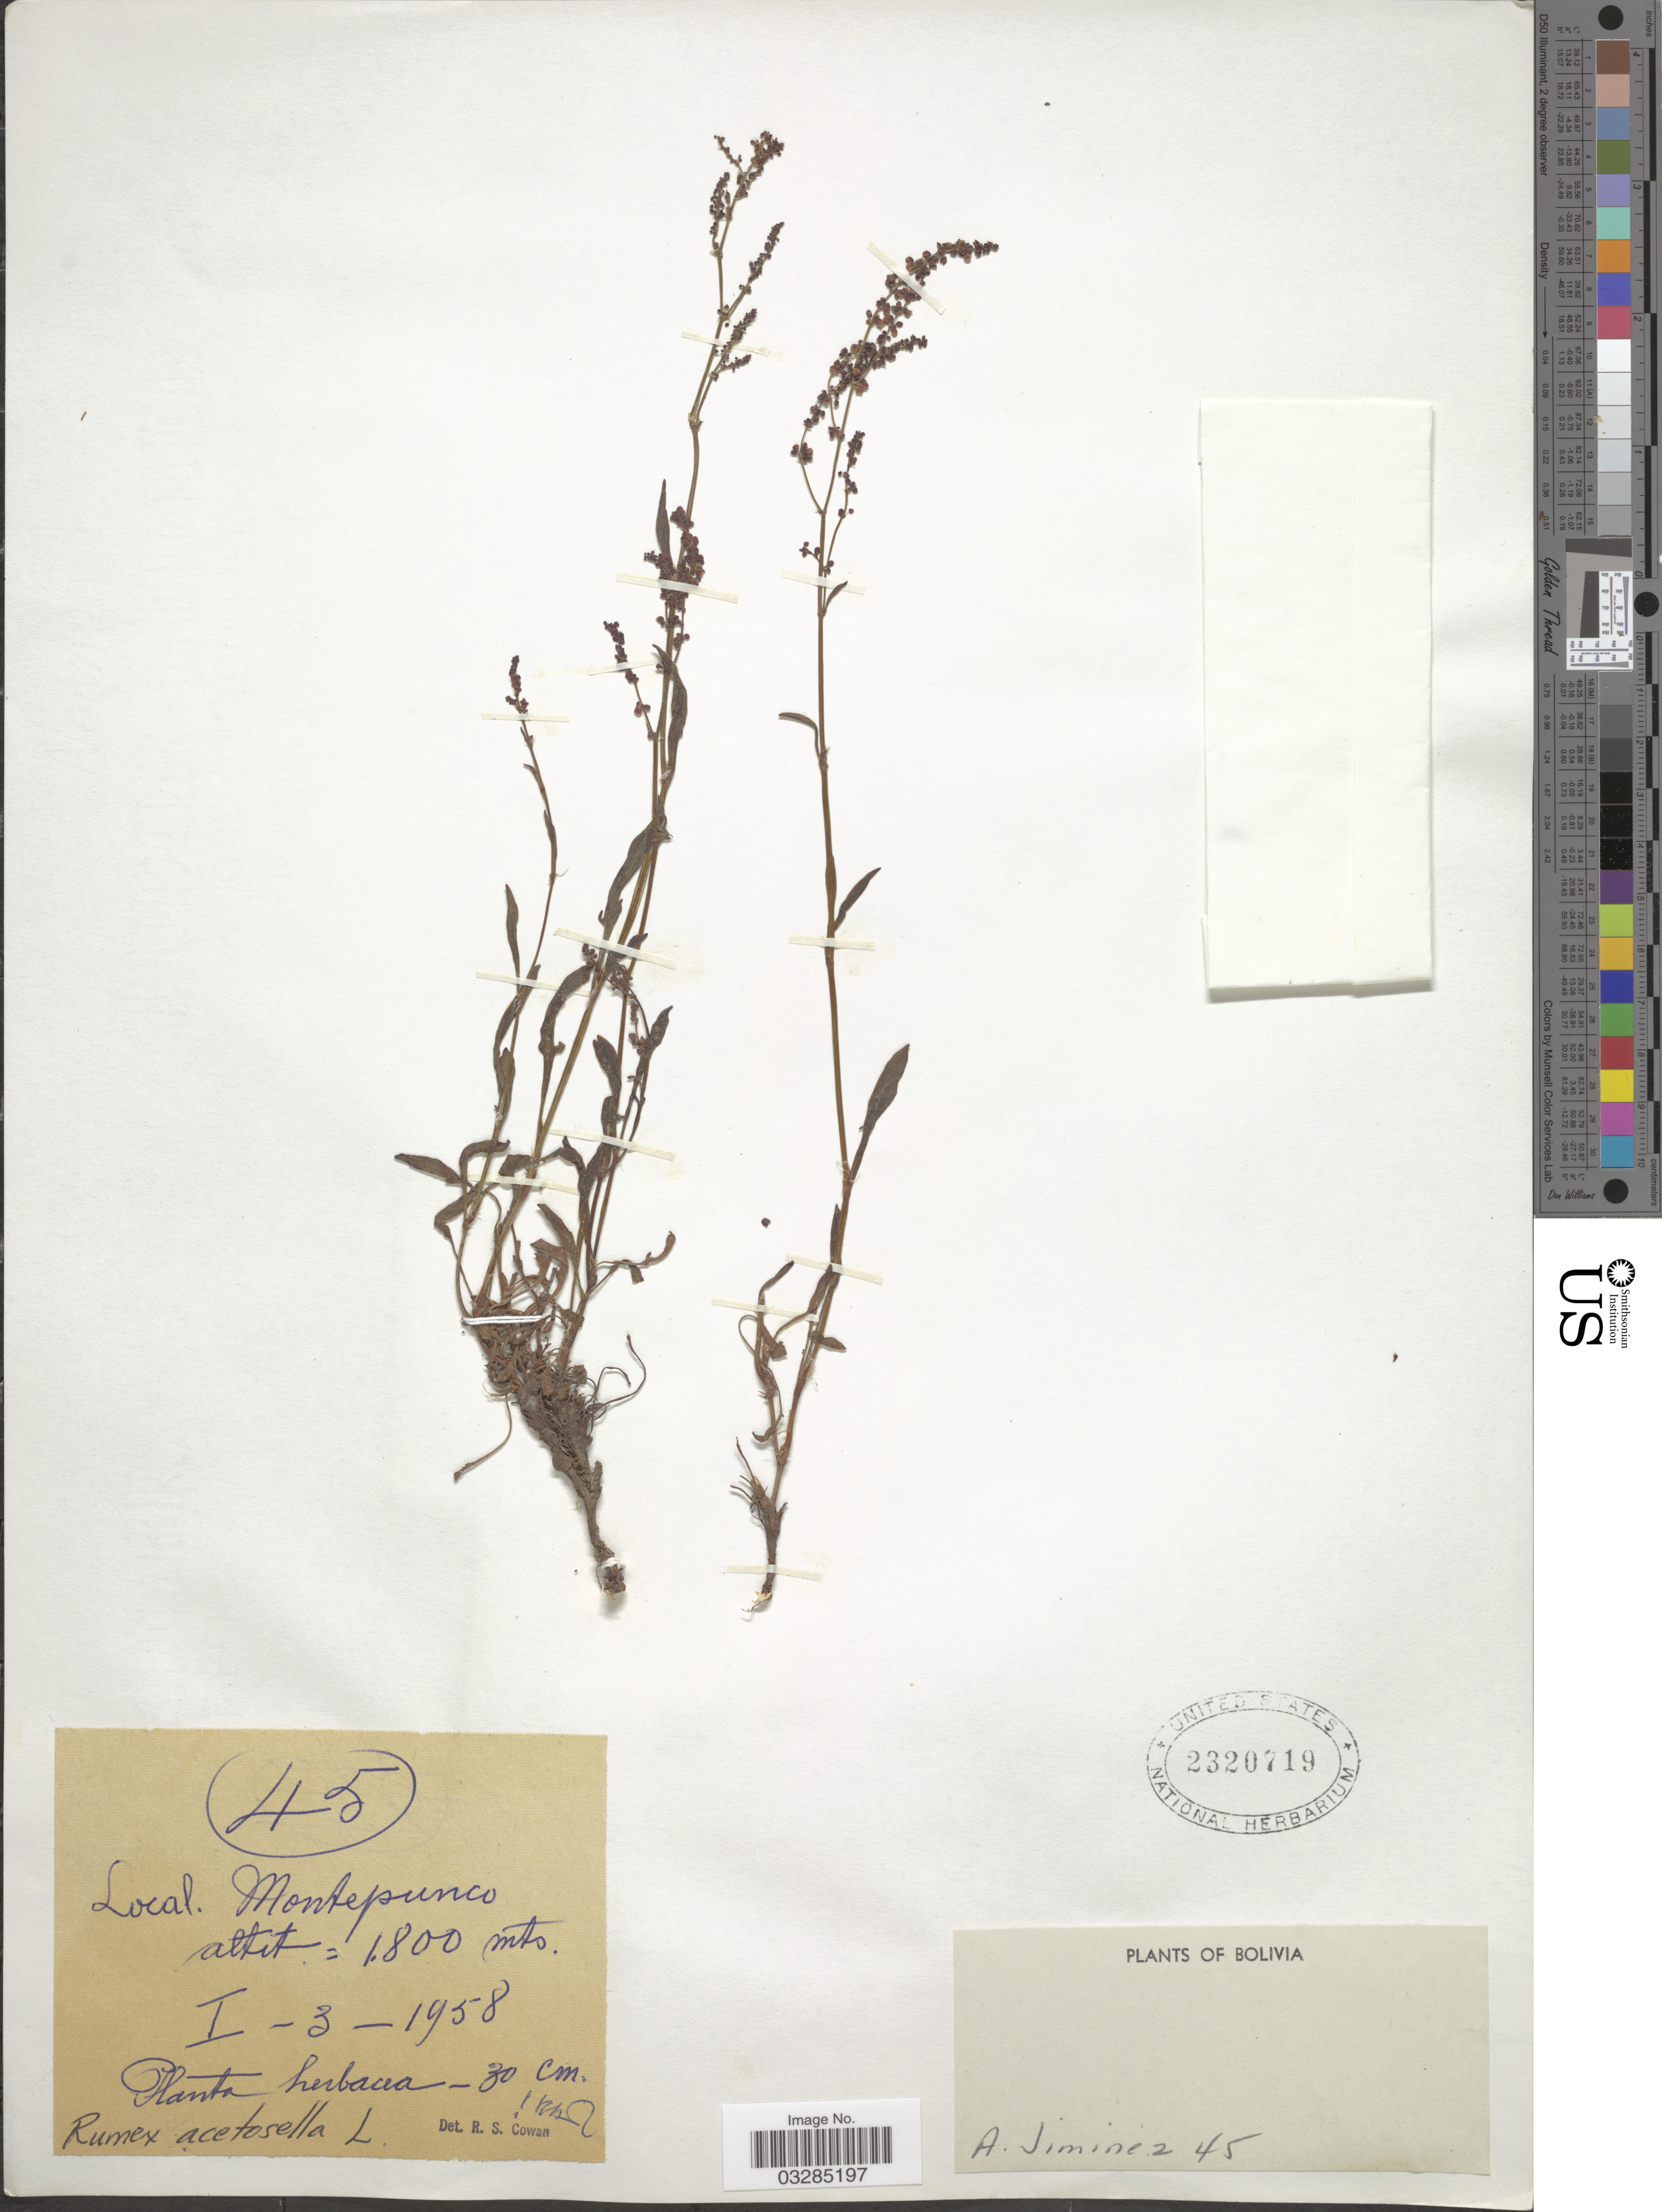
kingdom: Plantae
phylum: Tracheophyta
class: Magnoliopsida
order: Caryophyllales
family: Polygonaceae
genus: Rumex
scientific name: Rumex acetosella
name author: L.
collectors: A. Jiminez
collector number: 45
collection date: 1958-01-03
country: Bolivia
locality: Montepunco.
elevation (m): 1800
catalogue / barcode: US 2320719